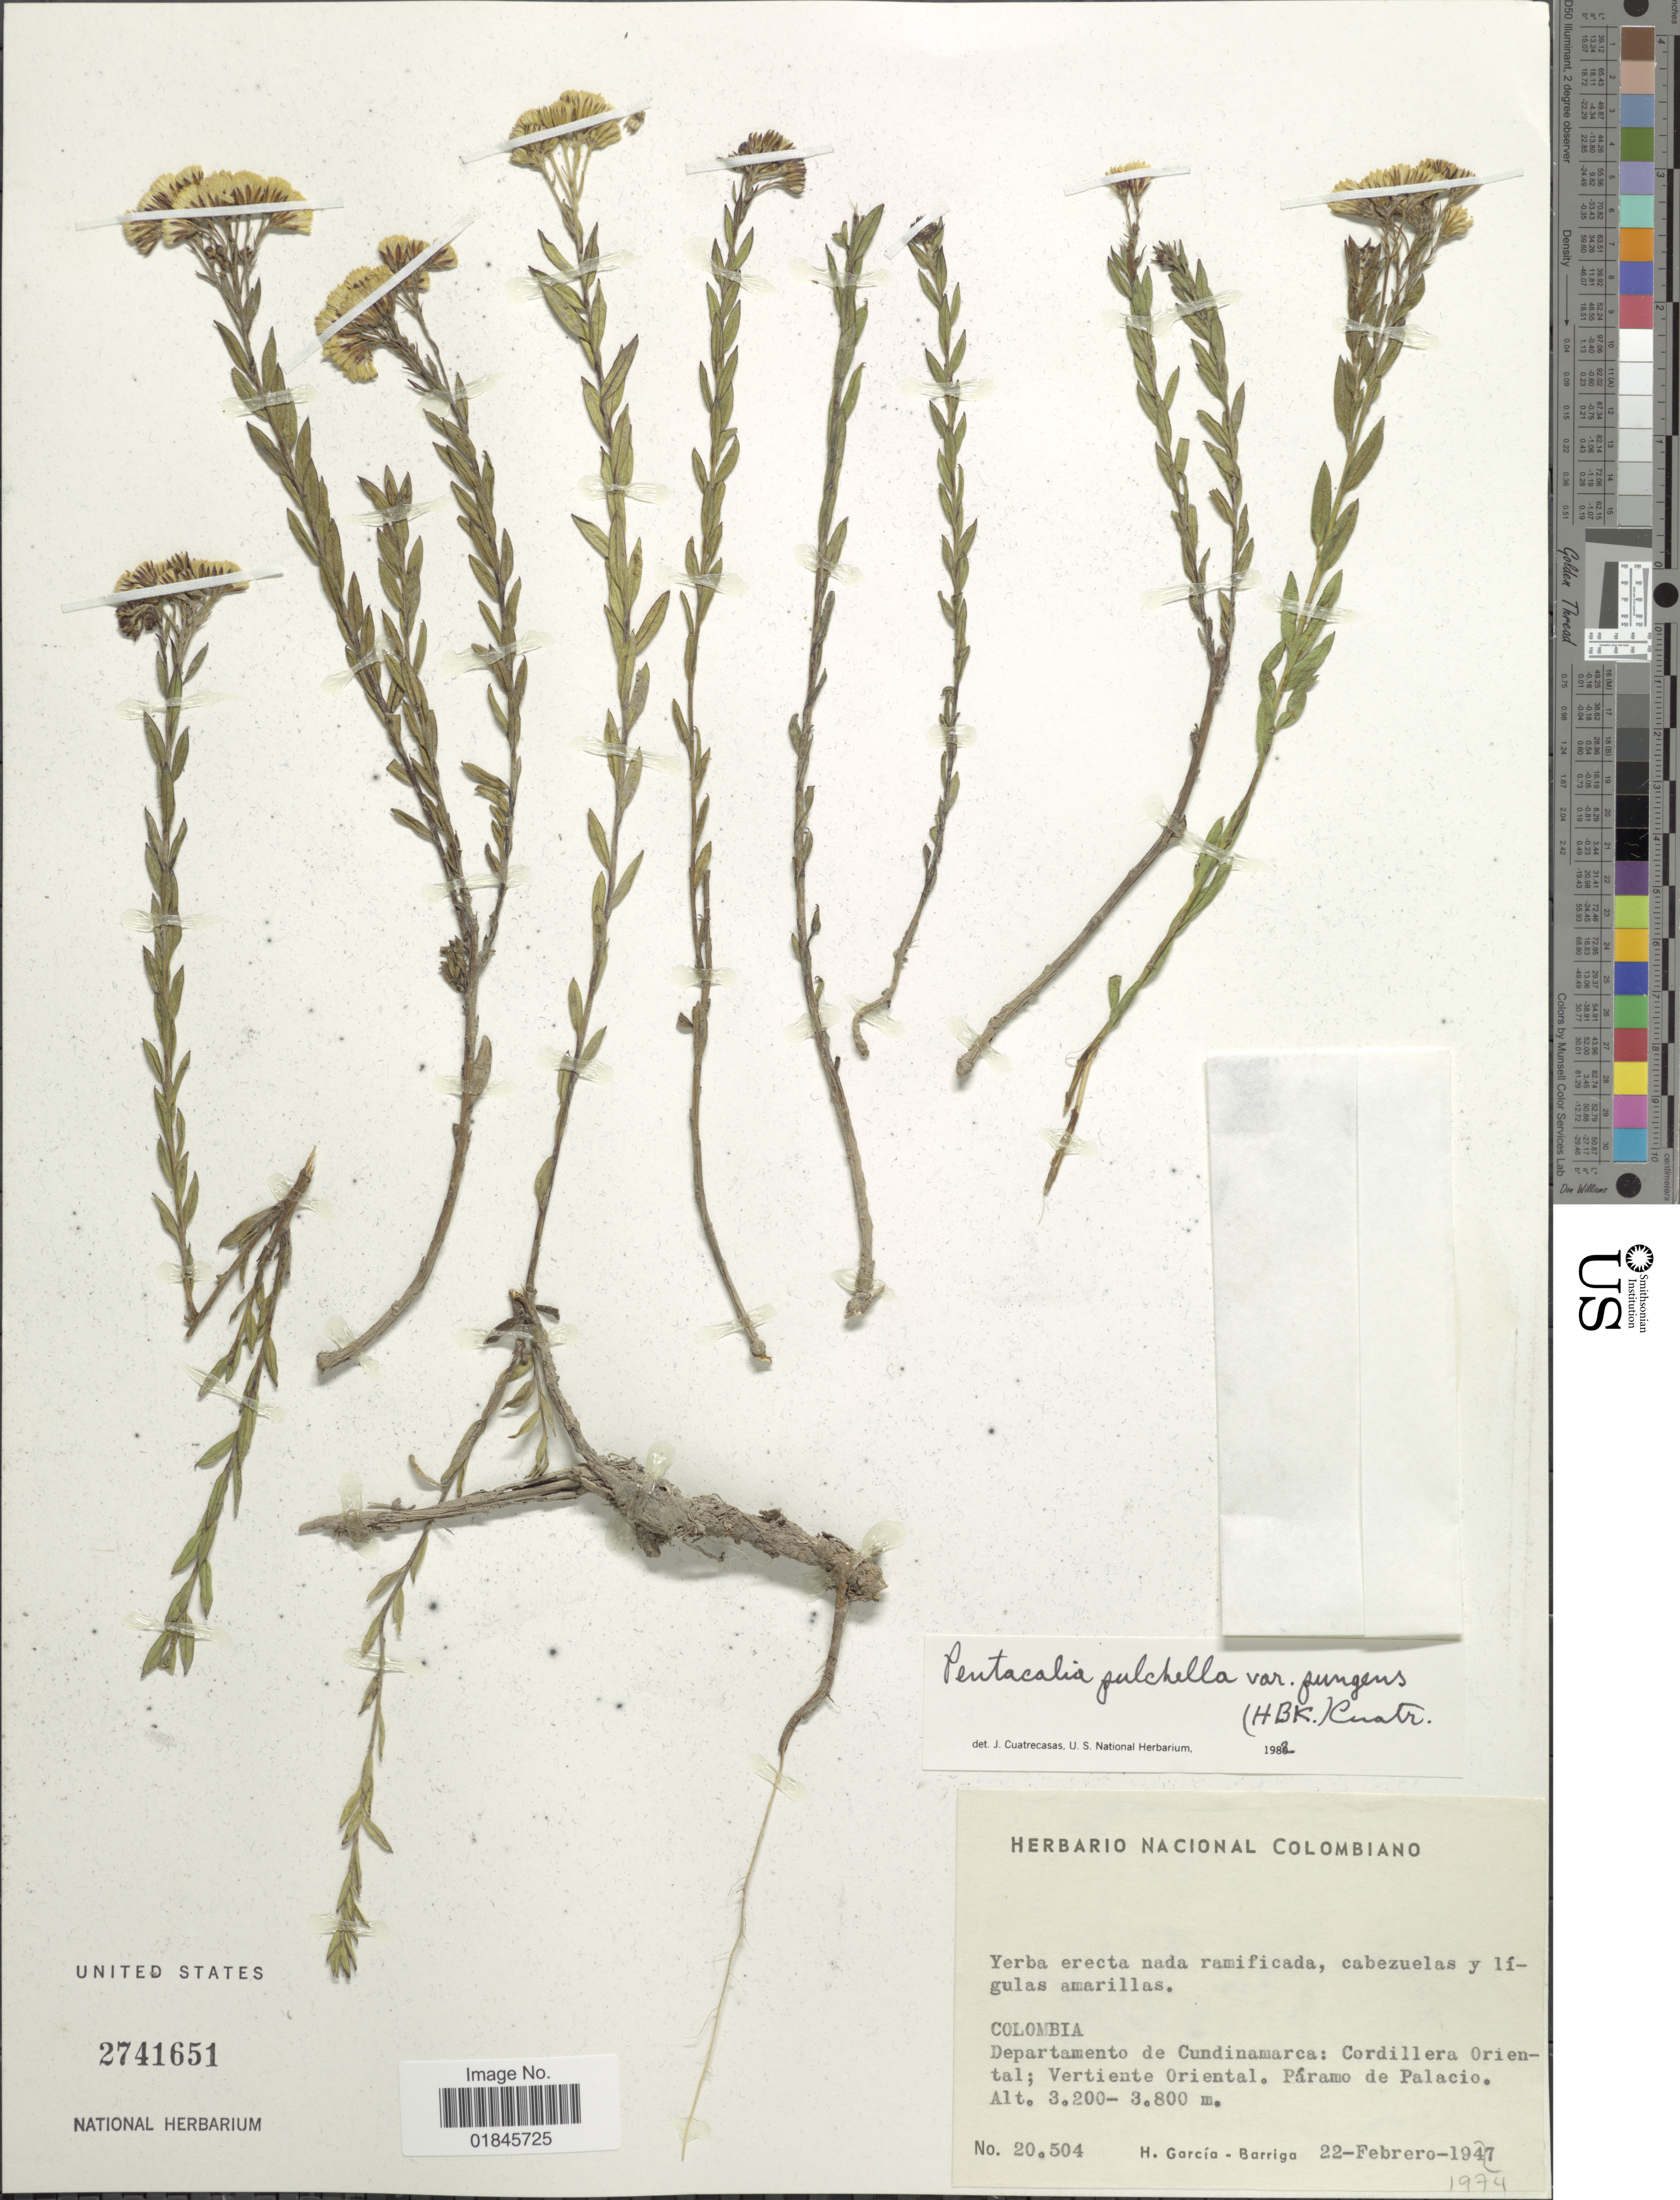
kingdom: Plantae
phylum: Tracheophyta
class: Magnoliopsida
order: Asterales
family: Asteraceae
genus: Pentacalia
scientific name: Pentacalia pulchella var. pungens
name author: (Kunth) Cuatrec.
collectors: H. García Barriga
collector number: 20504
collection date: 1974-02-22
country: Colombia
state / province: Cundinamarca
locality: Departamento de Cundinamarca: Cordillera Oriental; Vertiente Oriental. Páramo de Palacio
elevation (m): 3200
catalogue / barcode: US 2741651